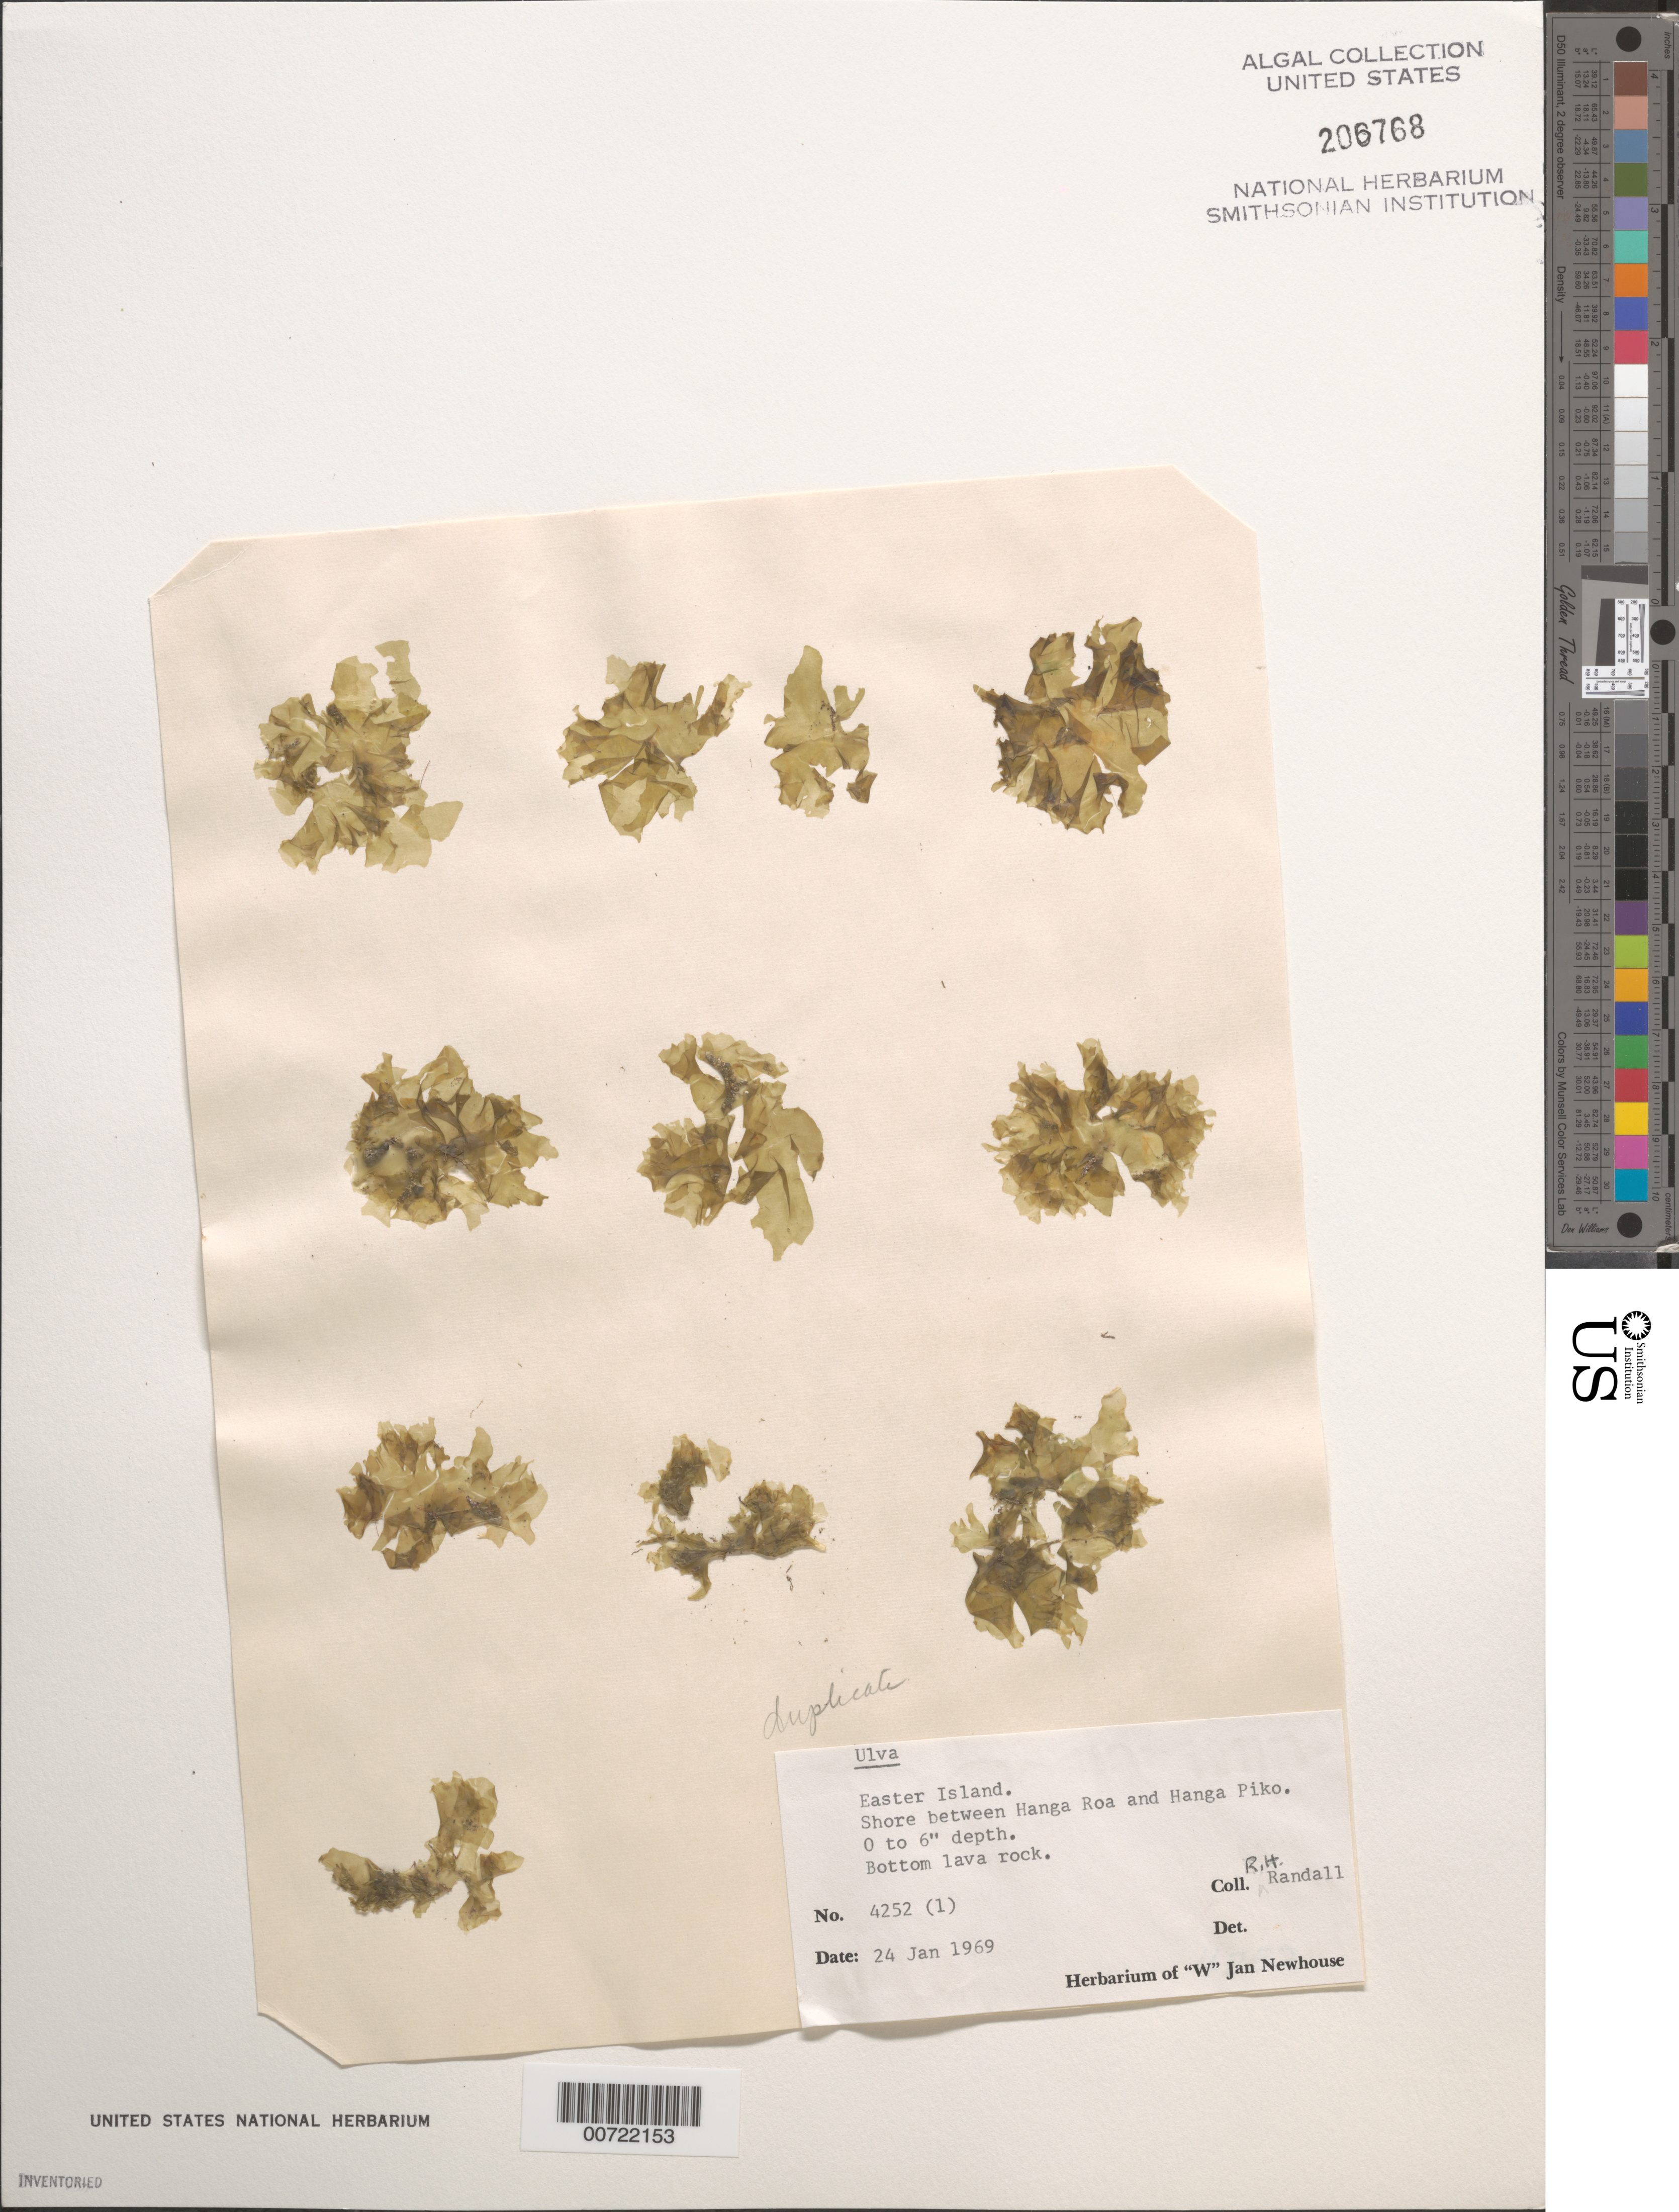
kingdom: Plantae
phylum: Chlorophyta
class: Ulvophyceae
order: Ulvales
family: Ulvaceae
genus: Ulva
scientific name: Ulva sp.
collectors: R. Randall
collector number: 4252 (1)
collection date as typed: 24 Jan 1969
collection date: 1969-01-24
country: Chile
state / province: Valparaíso (V)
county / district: Isla de Pascua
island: Pascua [Easter]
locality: Shore between Hanga Roa and Hanga Piko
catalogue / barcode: US 206768